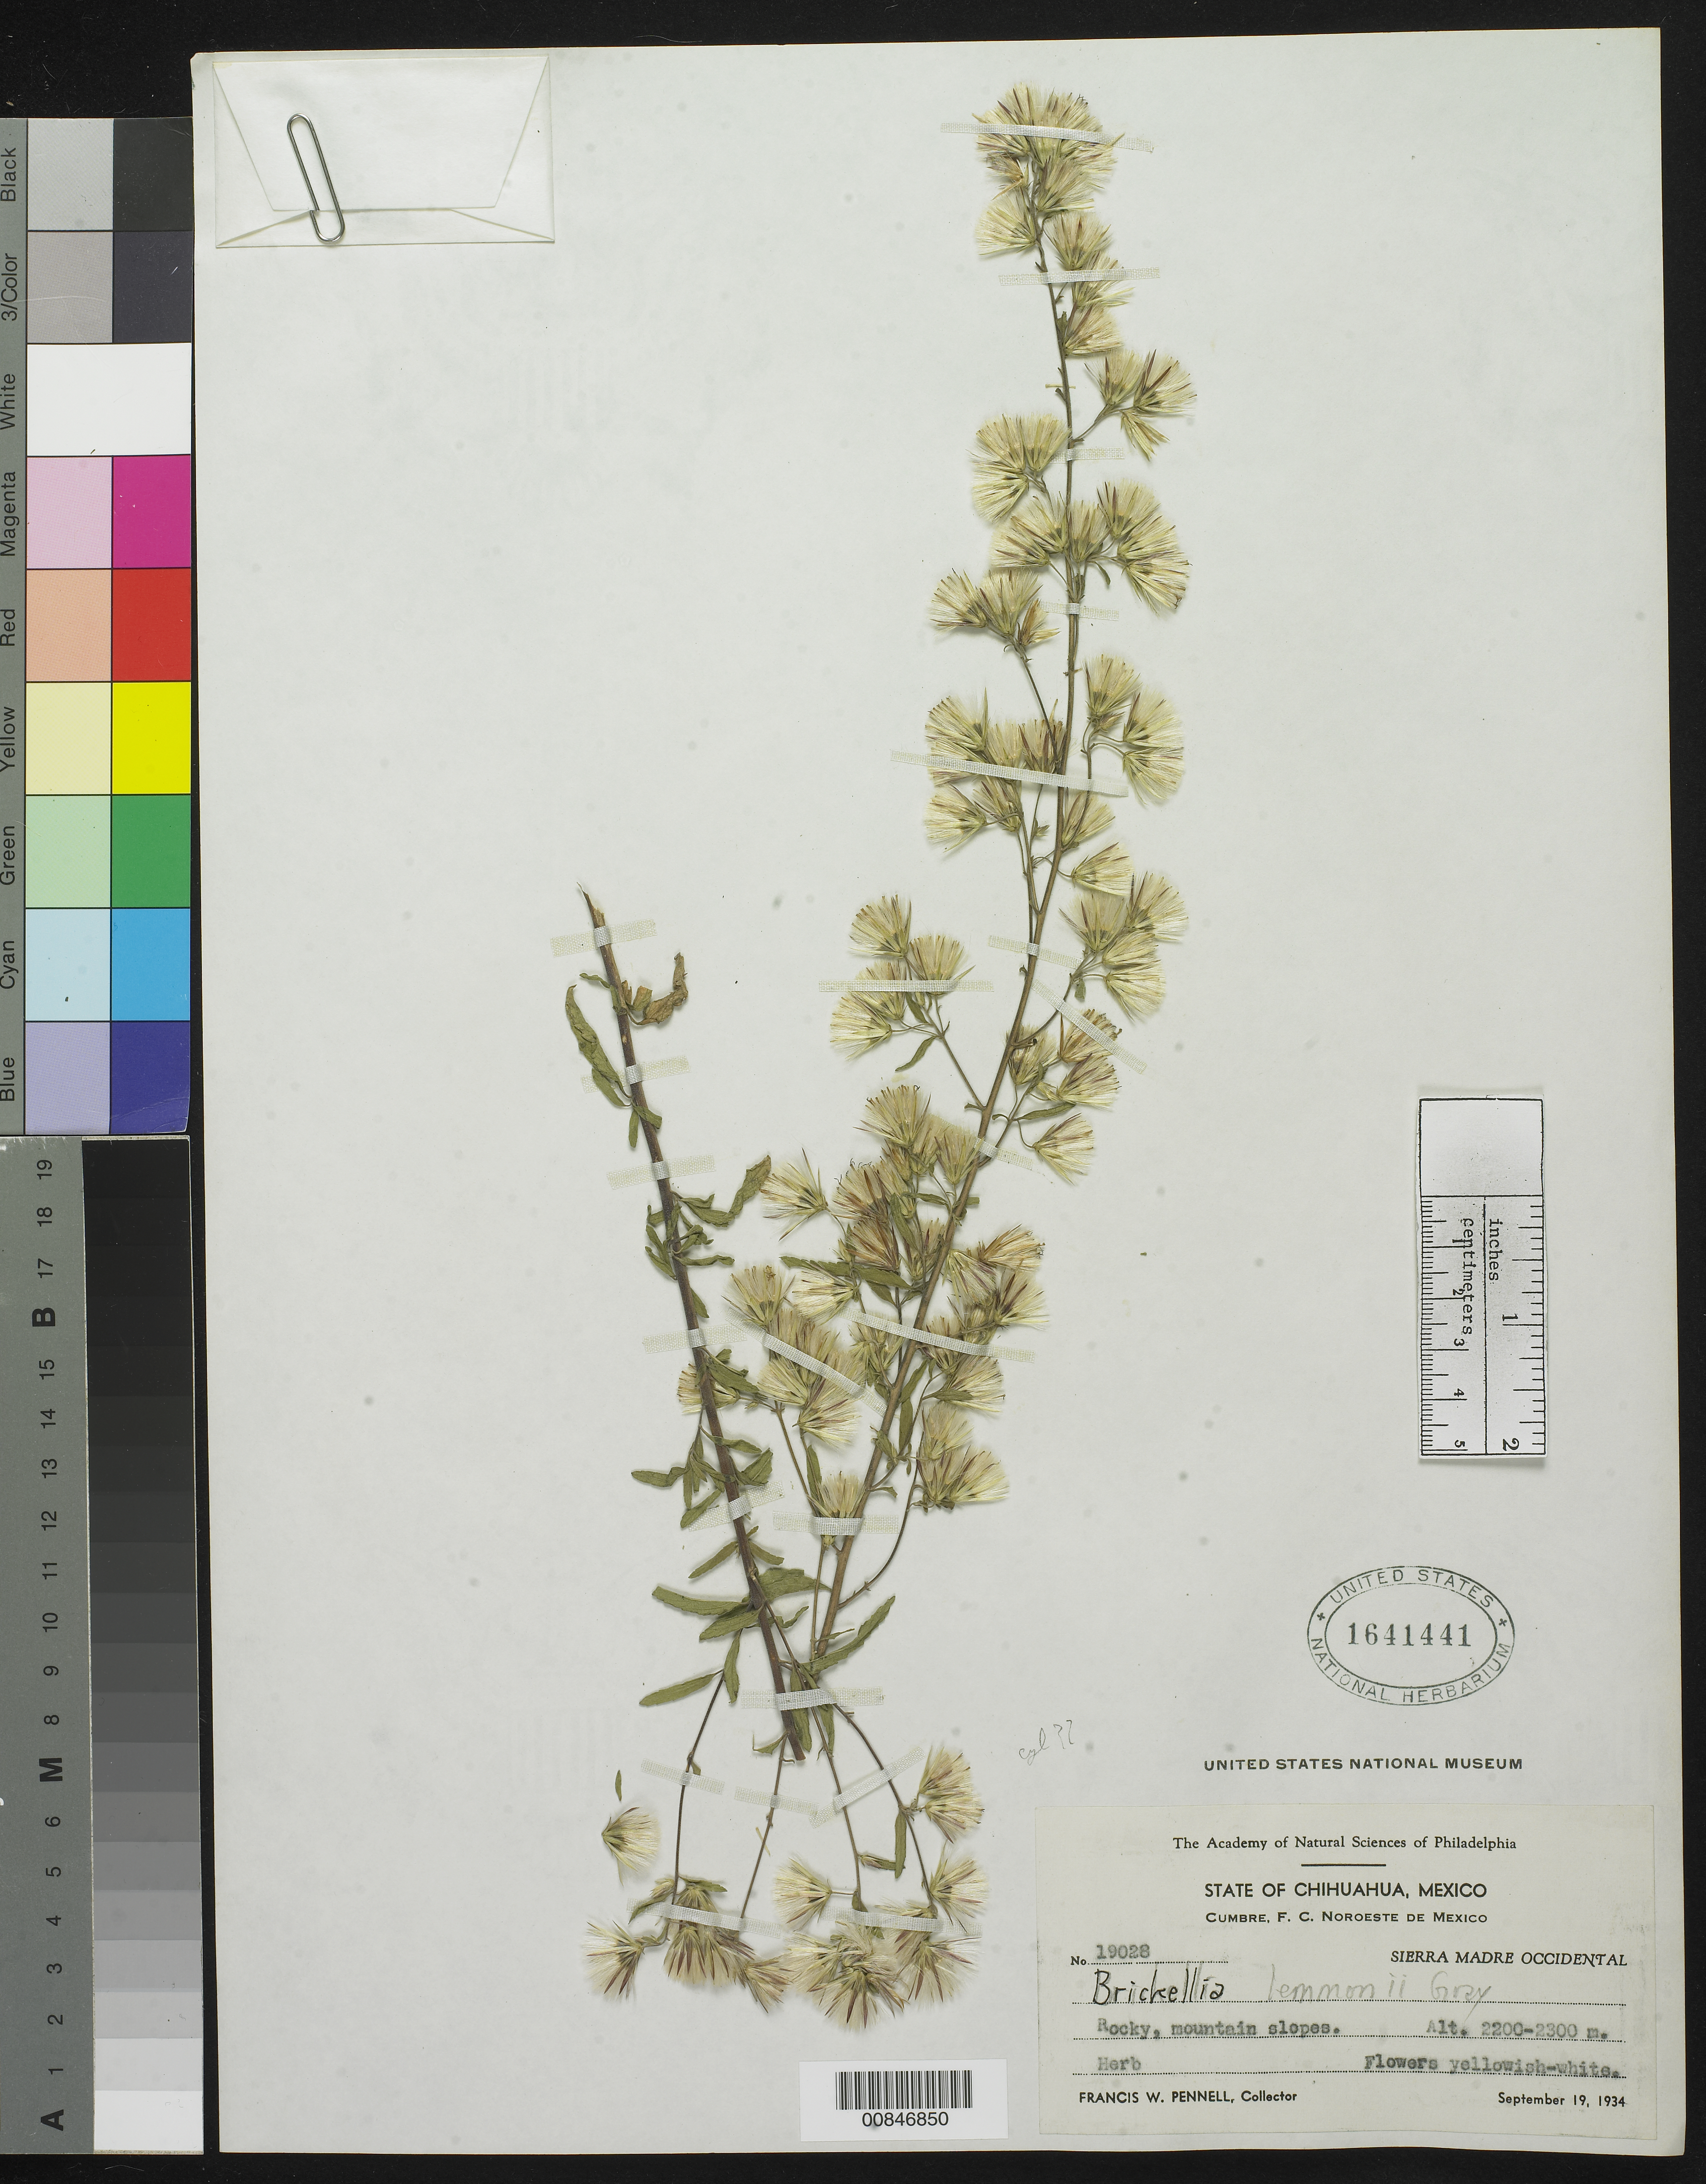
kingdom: Plantae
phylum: Tracheophyta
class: Magnoliopsida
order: Asterales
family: Asteraceae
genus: Brickellia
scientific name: Brickellia lemmonii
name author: A. Gray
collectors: F. W. Pennell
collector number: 19028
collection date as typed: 19 Sep 1934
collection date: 1934-09-19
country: Mexico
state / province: Chihuahua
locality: Cumbre, F.C. Noroeste de Mexico. Sierra Madre Occidental, Chihuahua.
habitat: Rocky, mountain slopes.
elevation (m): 2300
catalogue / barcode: US 1641441